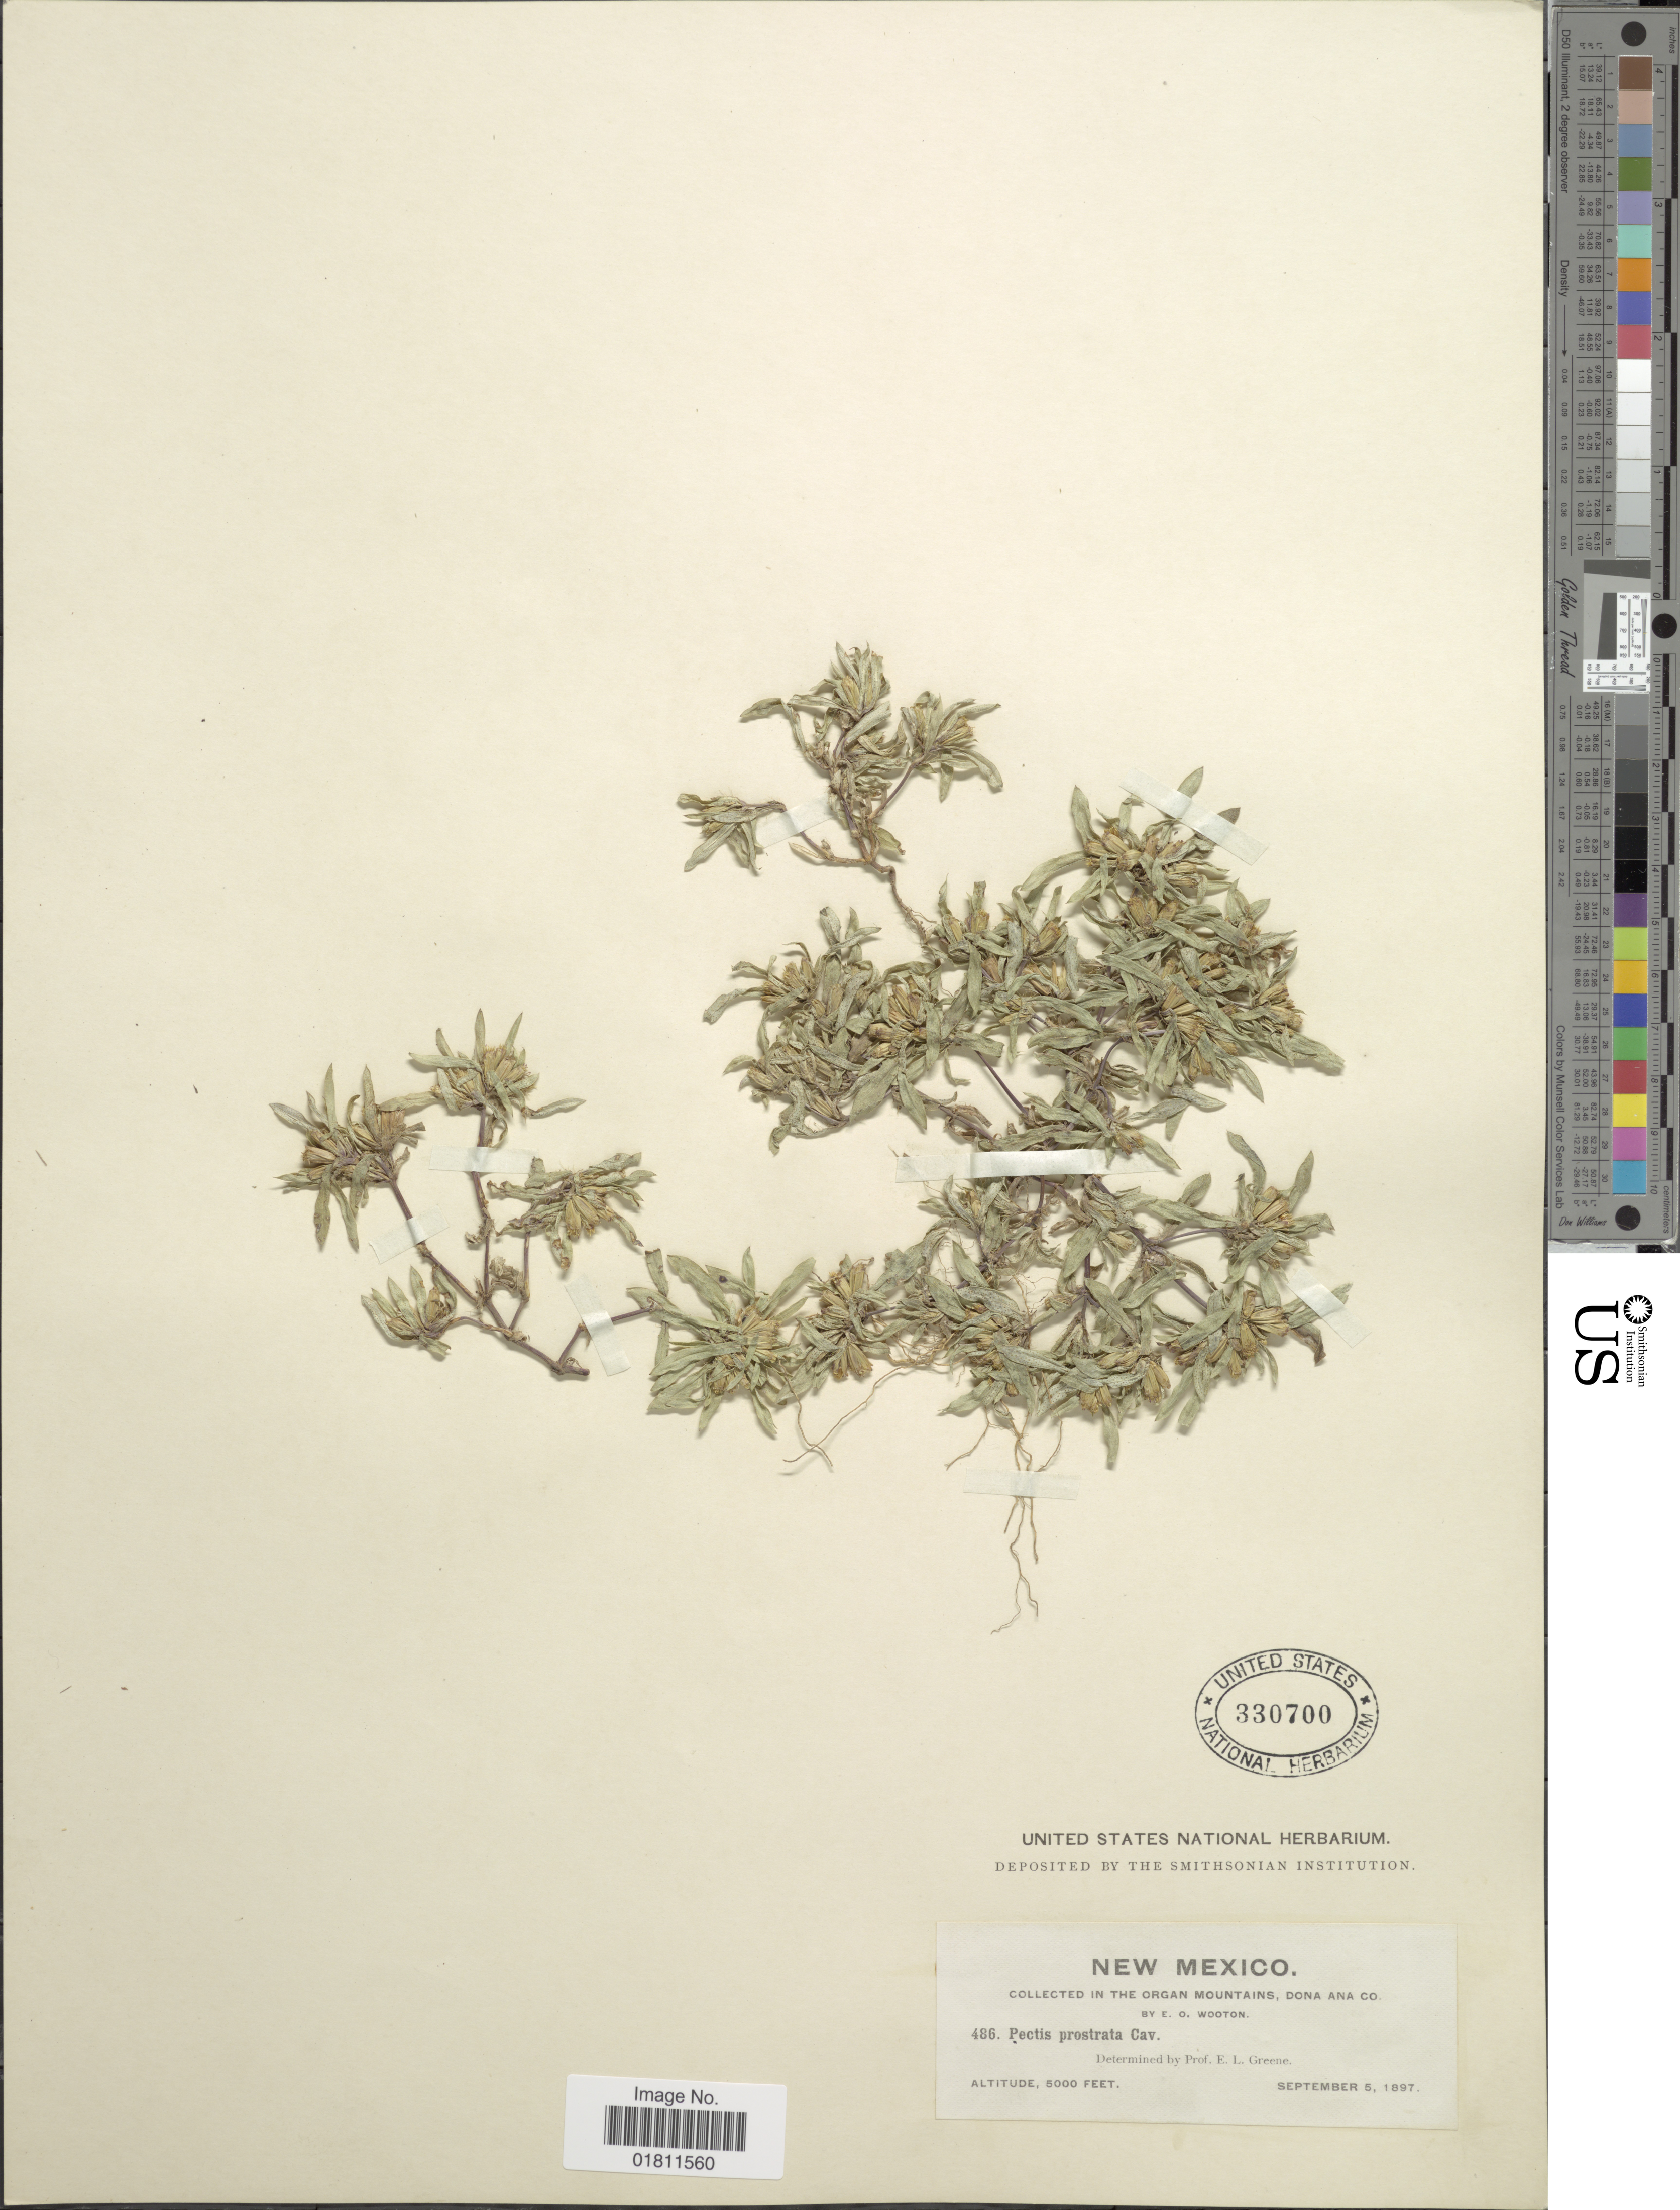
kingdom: Plantae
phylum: Tracheophyta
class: Magnoliopsida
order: Asterales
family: Asteraceae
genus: Pectis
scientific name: Pectis prostrata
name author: Cav.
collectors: E. O. Wooton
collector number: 486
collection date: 1897-09-05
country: United States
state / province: New Mexico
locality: New Mexico, In the Organ Mountains, Dona Ana Co.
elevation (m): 1524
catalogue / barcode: US 330700